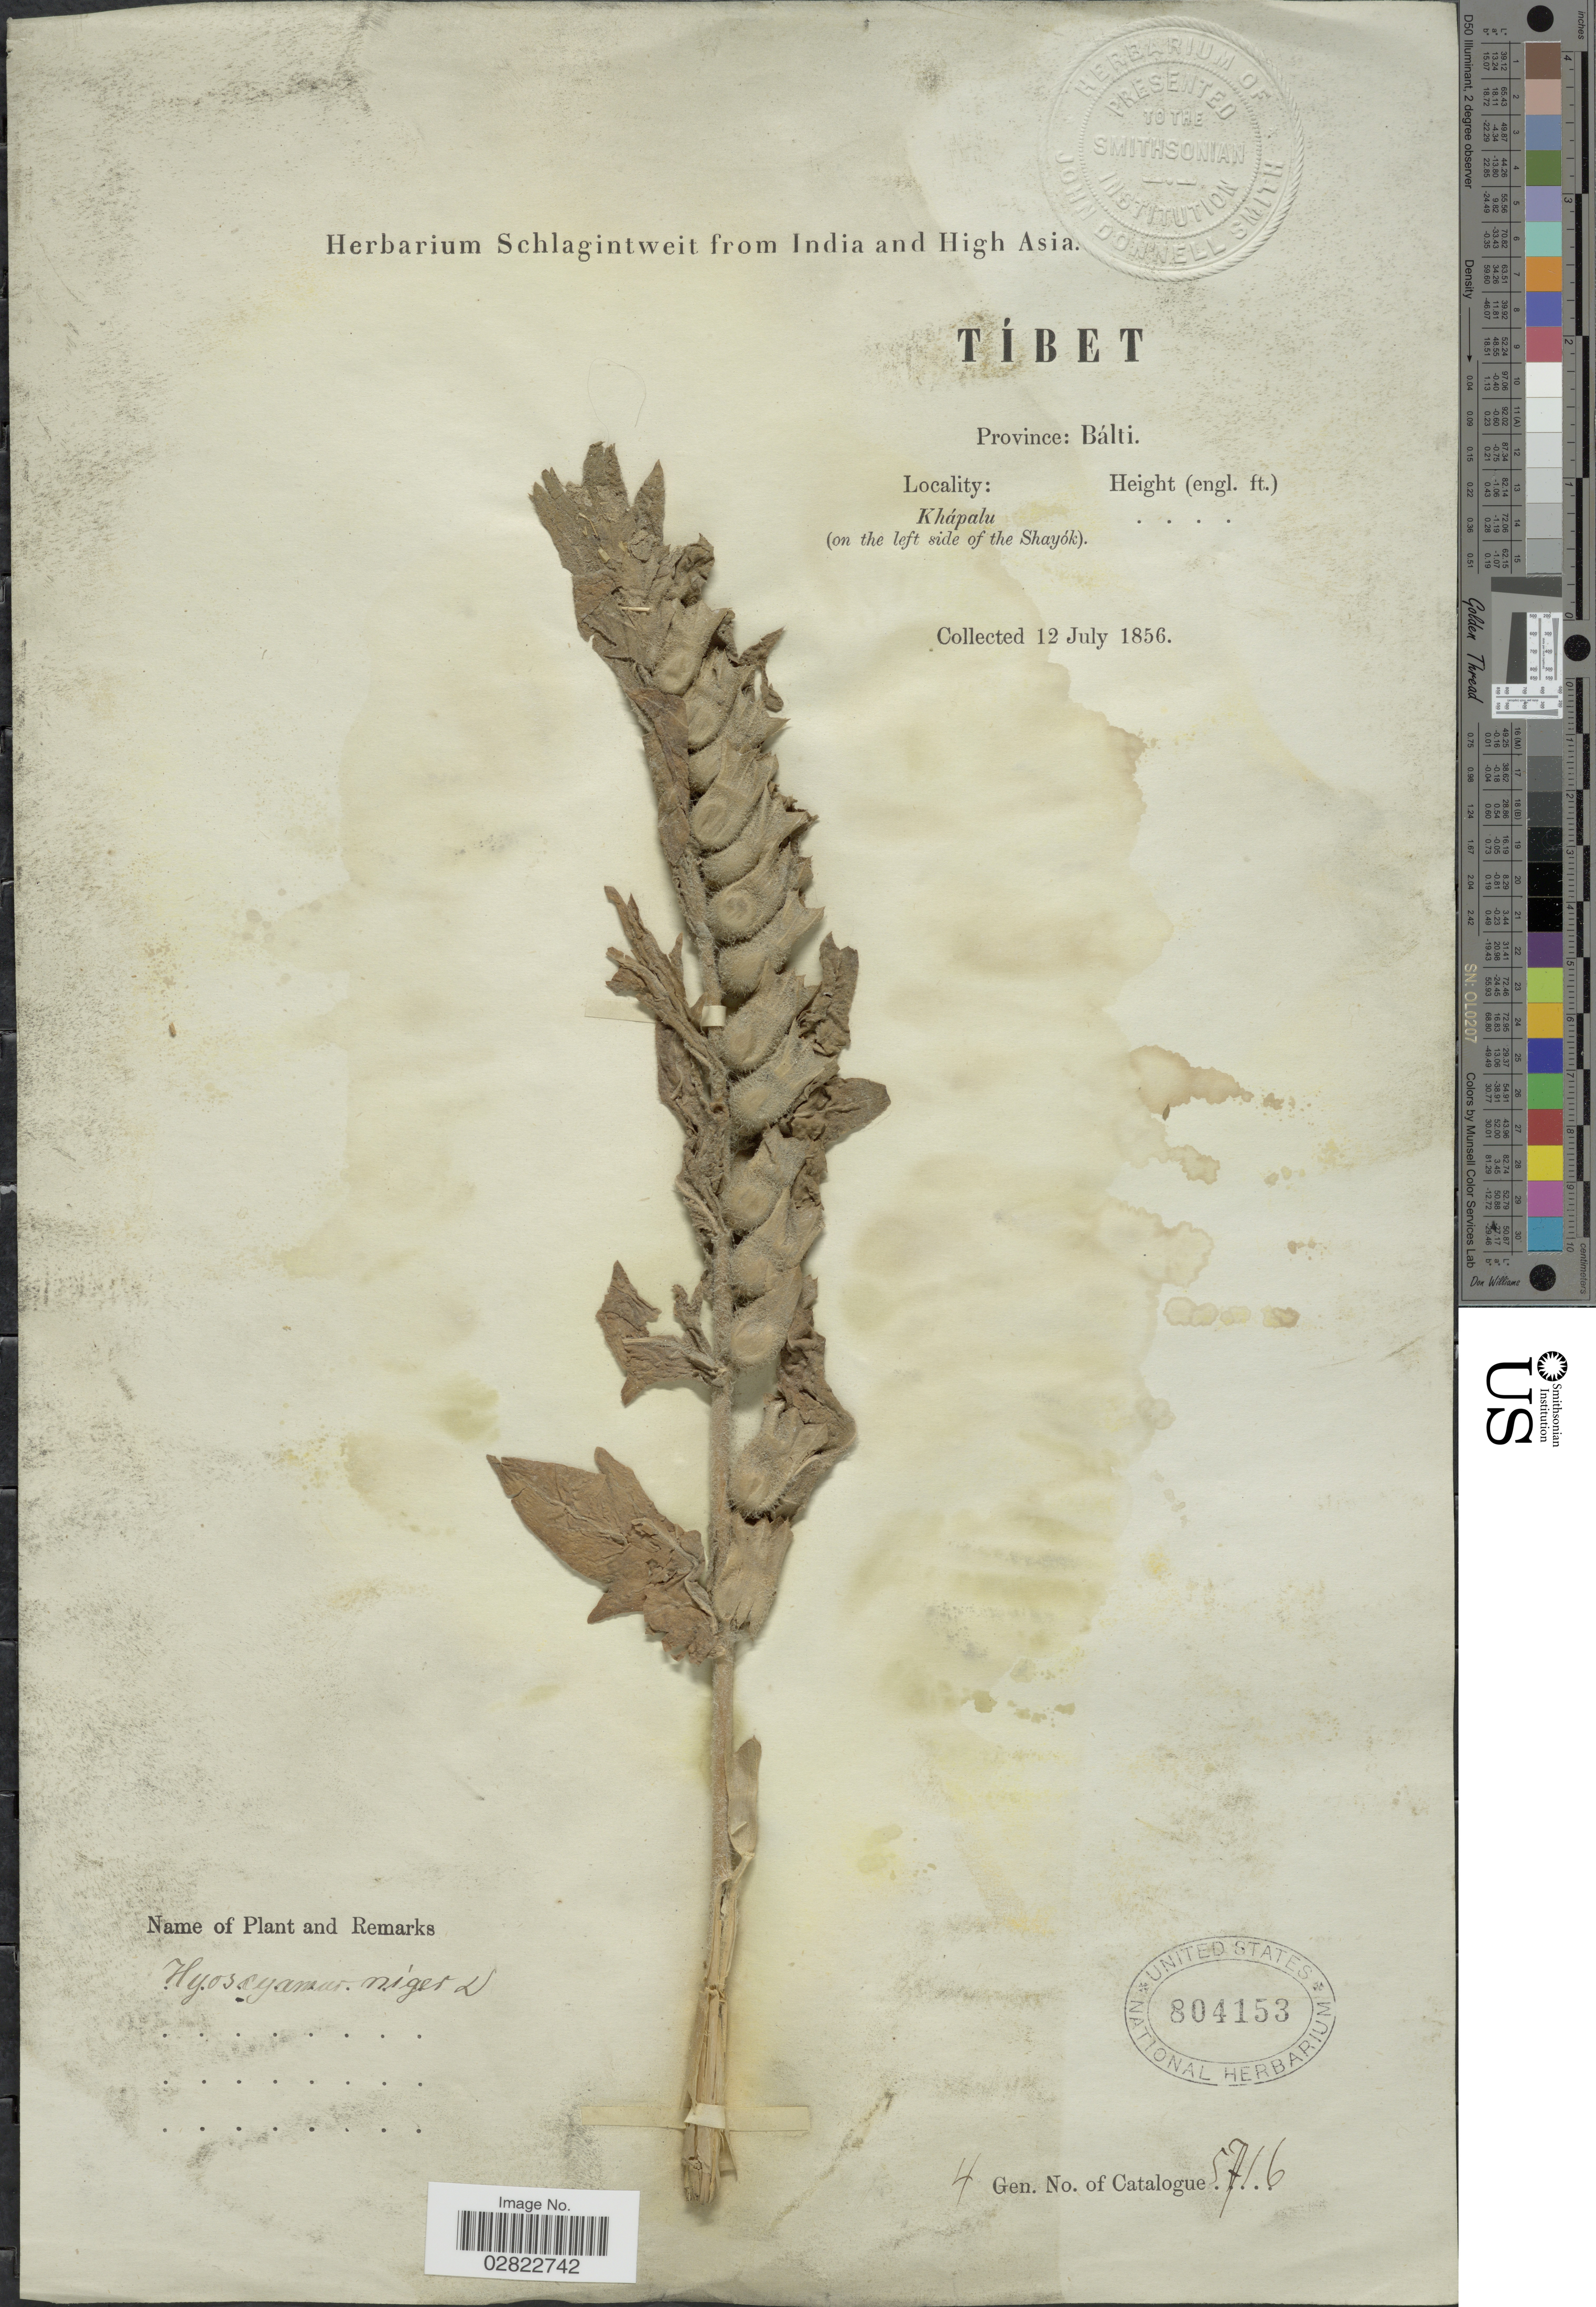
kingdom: Plantae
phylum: Tracheophyta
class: Magnoliopsida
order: Solanales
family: Solanaceae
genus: Hyoscyamus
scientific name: Hyoscyamus niger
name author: L.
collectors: ex herb. Schlagintweit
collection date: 1856-07-12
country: China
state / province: Xizang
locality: Tíbet, Province Bálti, Khápalu (on the left side of the Shayók).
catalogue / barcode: US 804153